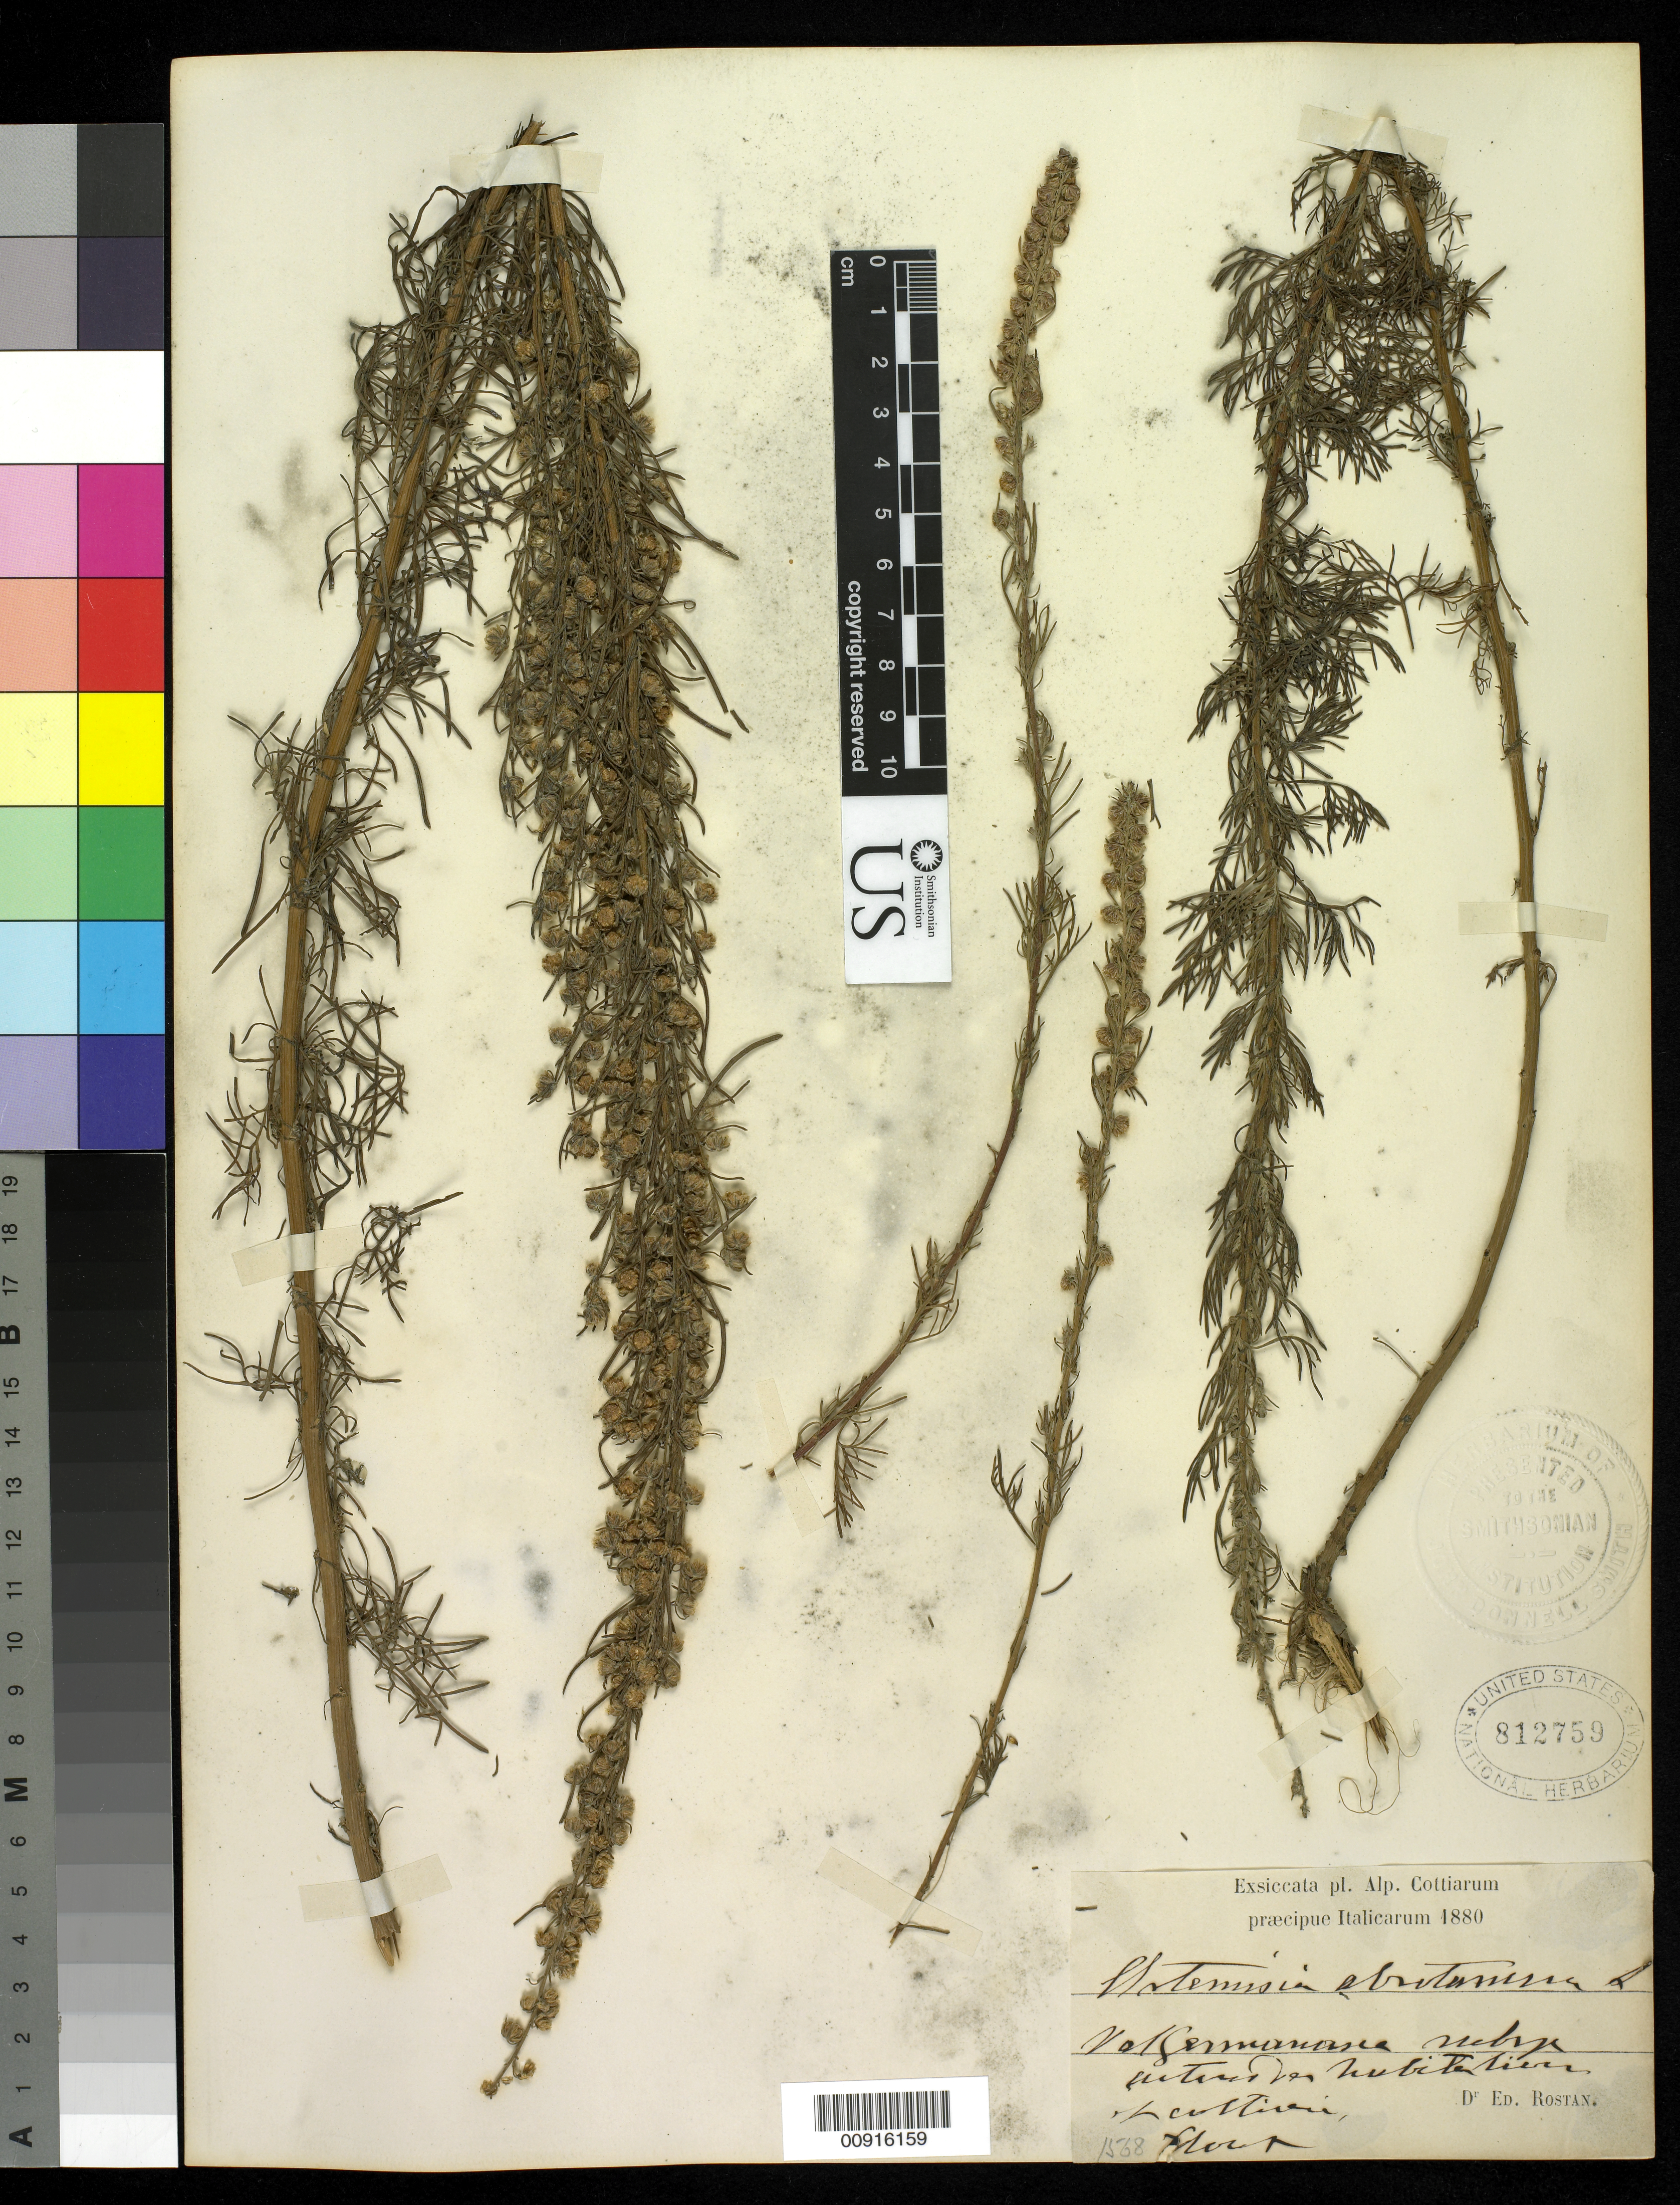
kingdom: Plantae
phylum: Tracheophyta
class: Magnoliopsida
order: Asterales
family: Asteraceae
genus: Artemisia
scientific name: Artemisia abrotanum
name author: L.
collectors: E. Rostan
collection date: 1880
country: Italy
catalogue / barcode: US 812759